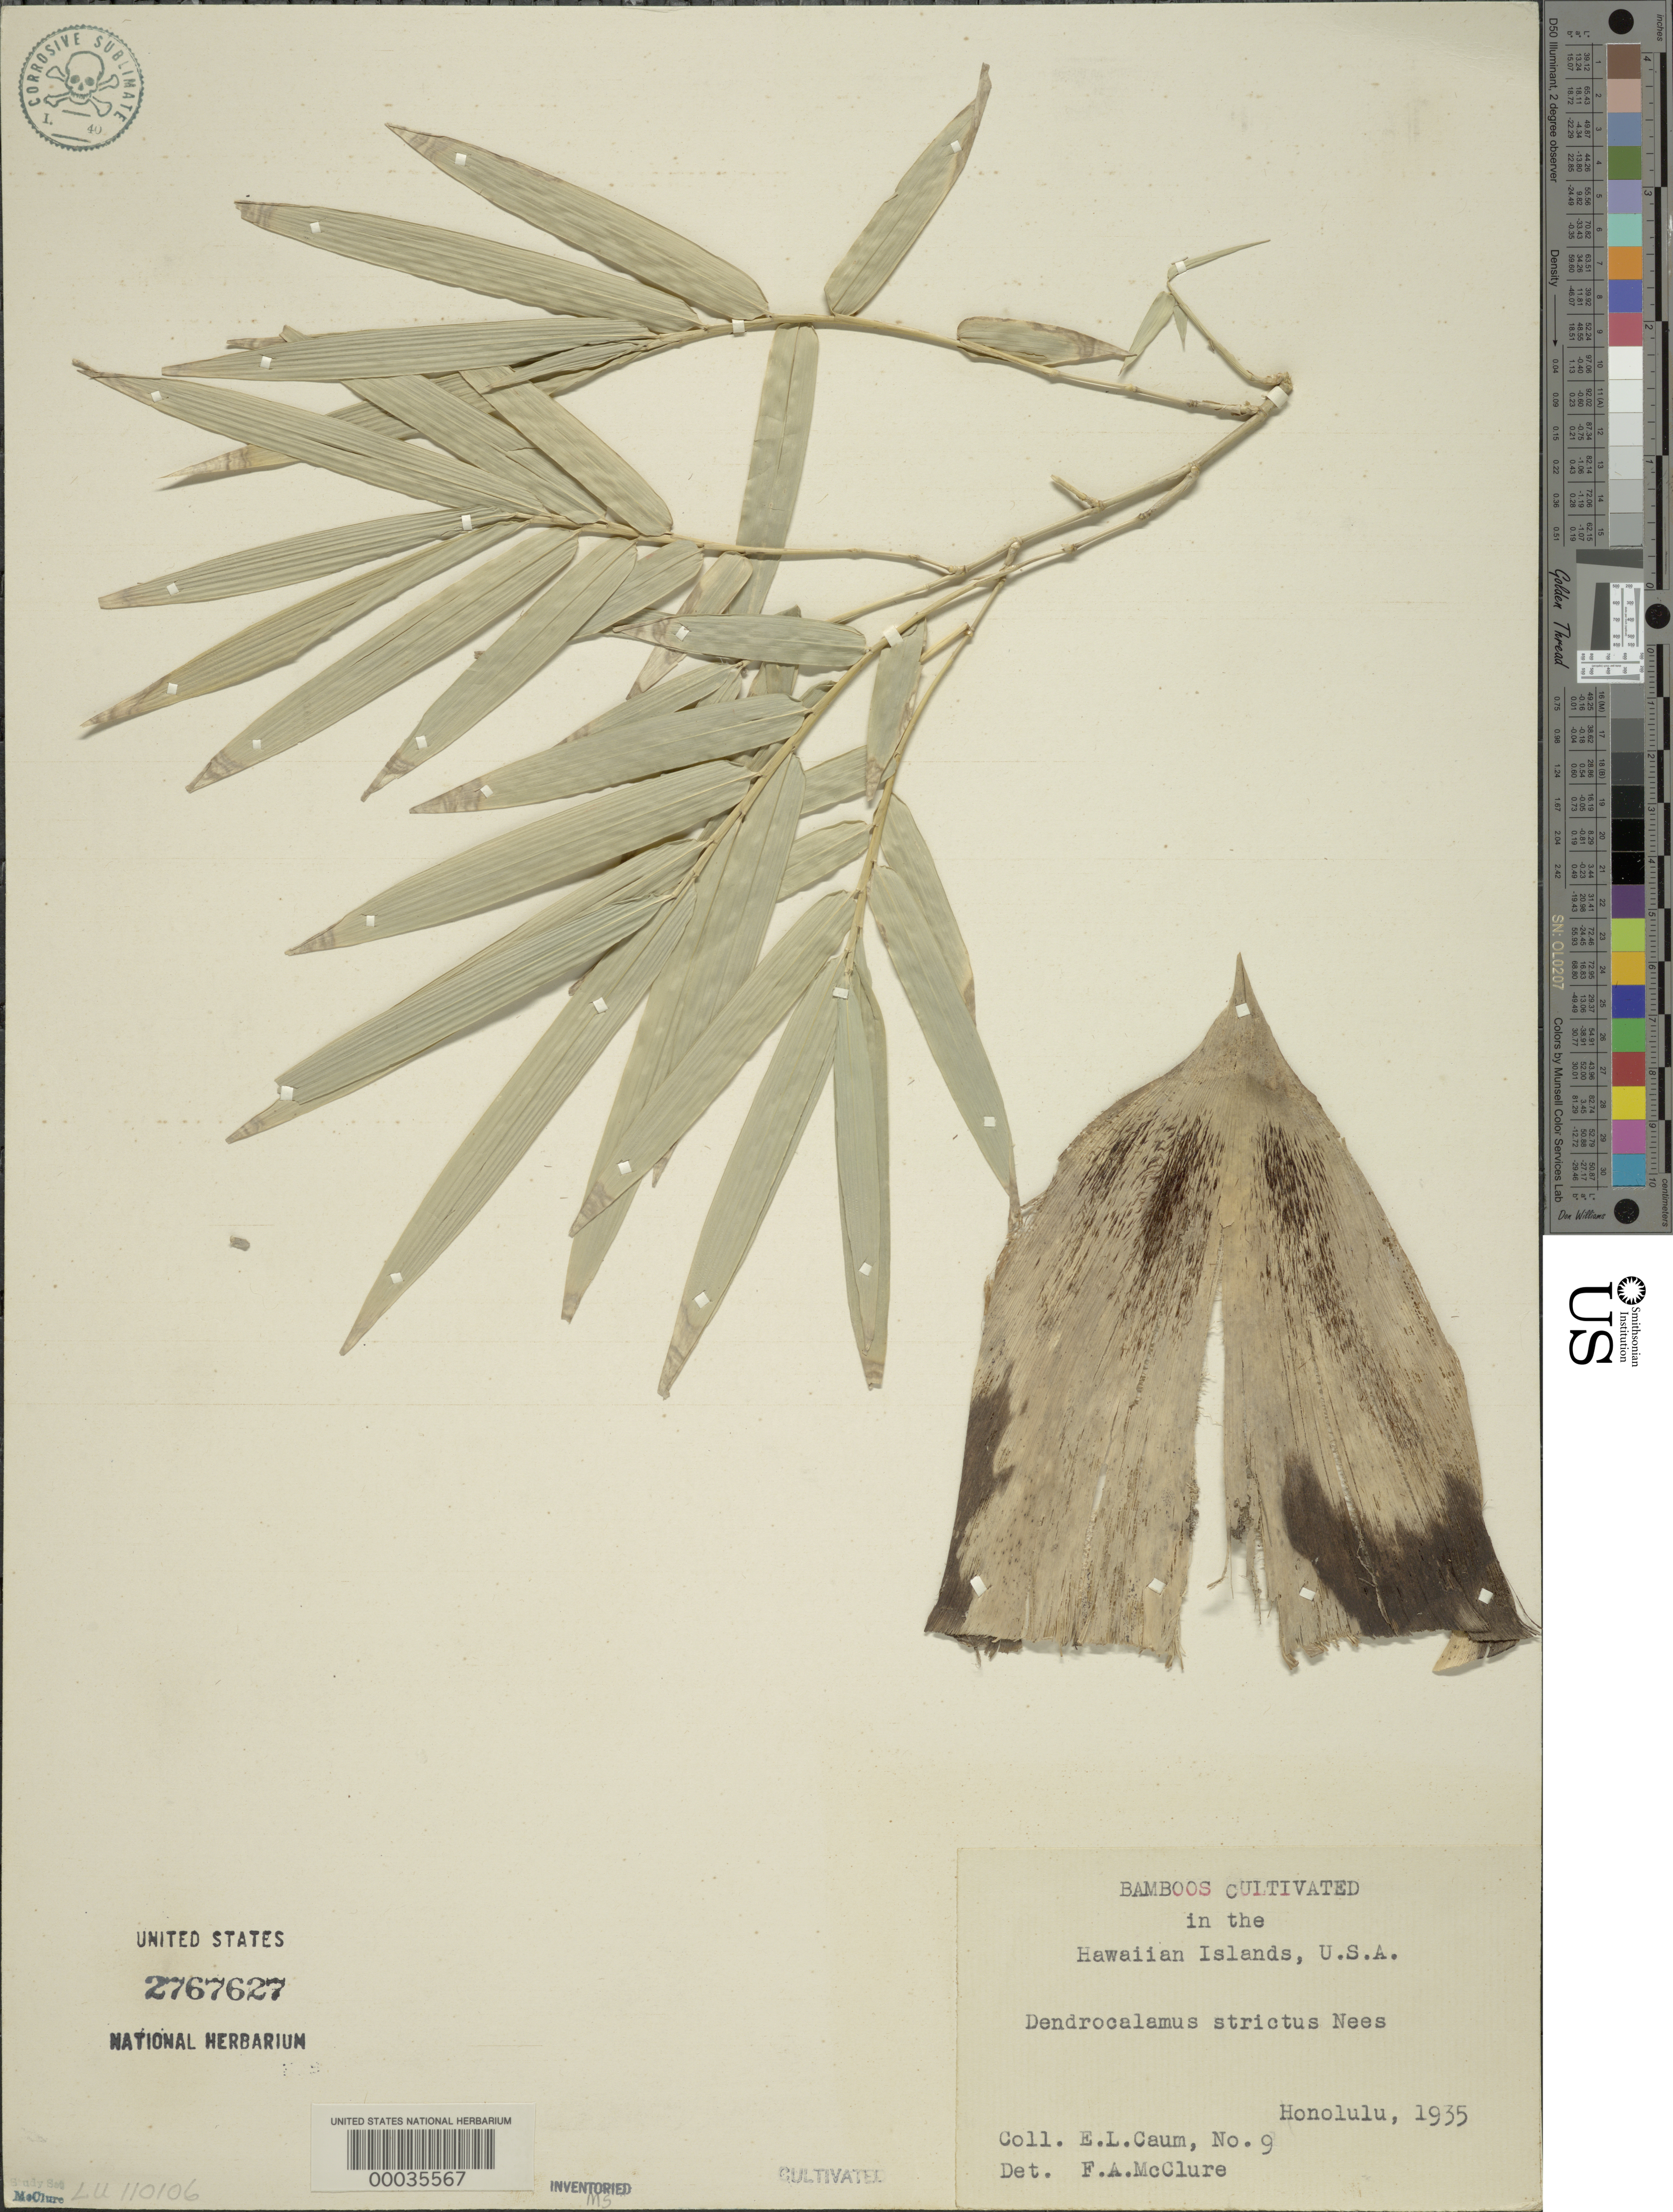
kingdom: Plantae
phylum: Tracheophyta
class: Liliopsida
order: Poales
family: Poaceae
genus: Dendrocalamus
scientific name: Dendrocalamus strictus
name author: (Roxb.) Nees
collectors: E. L. Caum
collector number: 9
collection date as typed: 1935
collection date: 1935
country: United States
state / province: Hawaii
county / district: Honolulu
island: Oahu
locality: Honolulu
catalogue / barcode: US 2767627